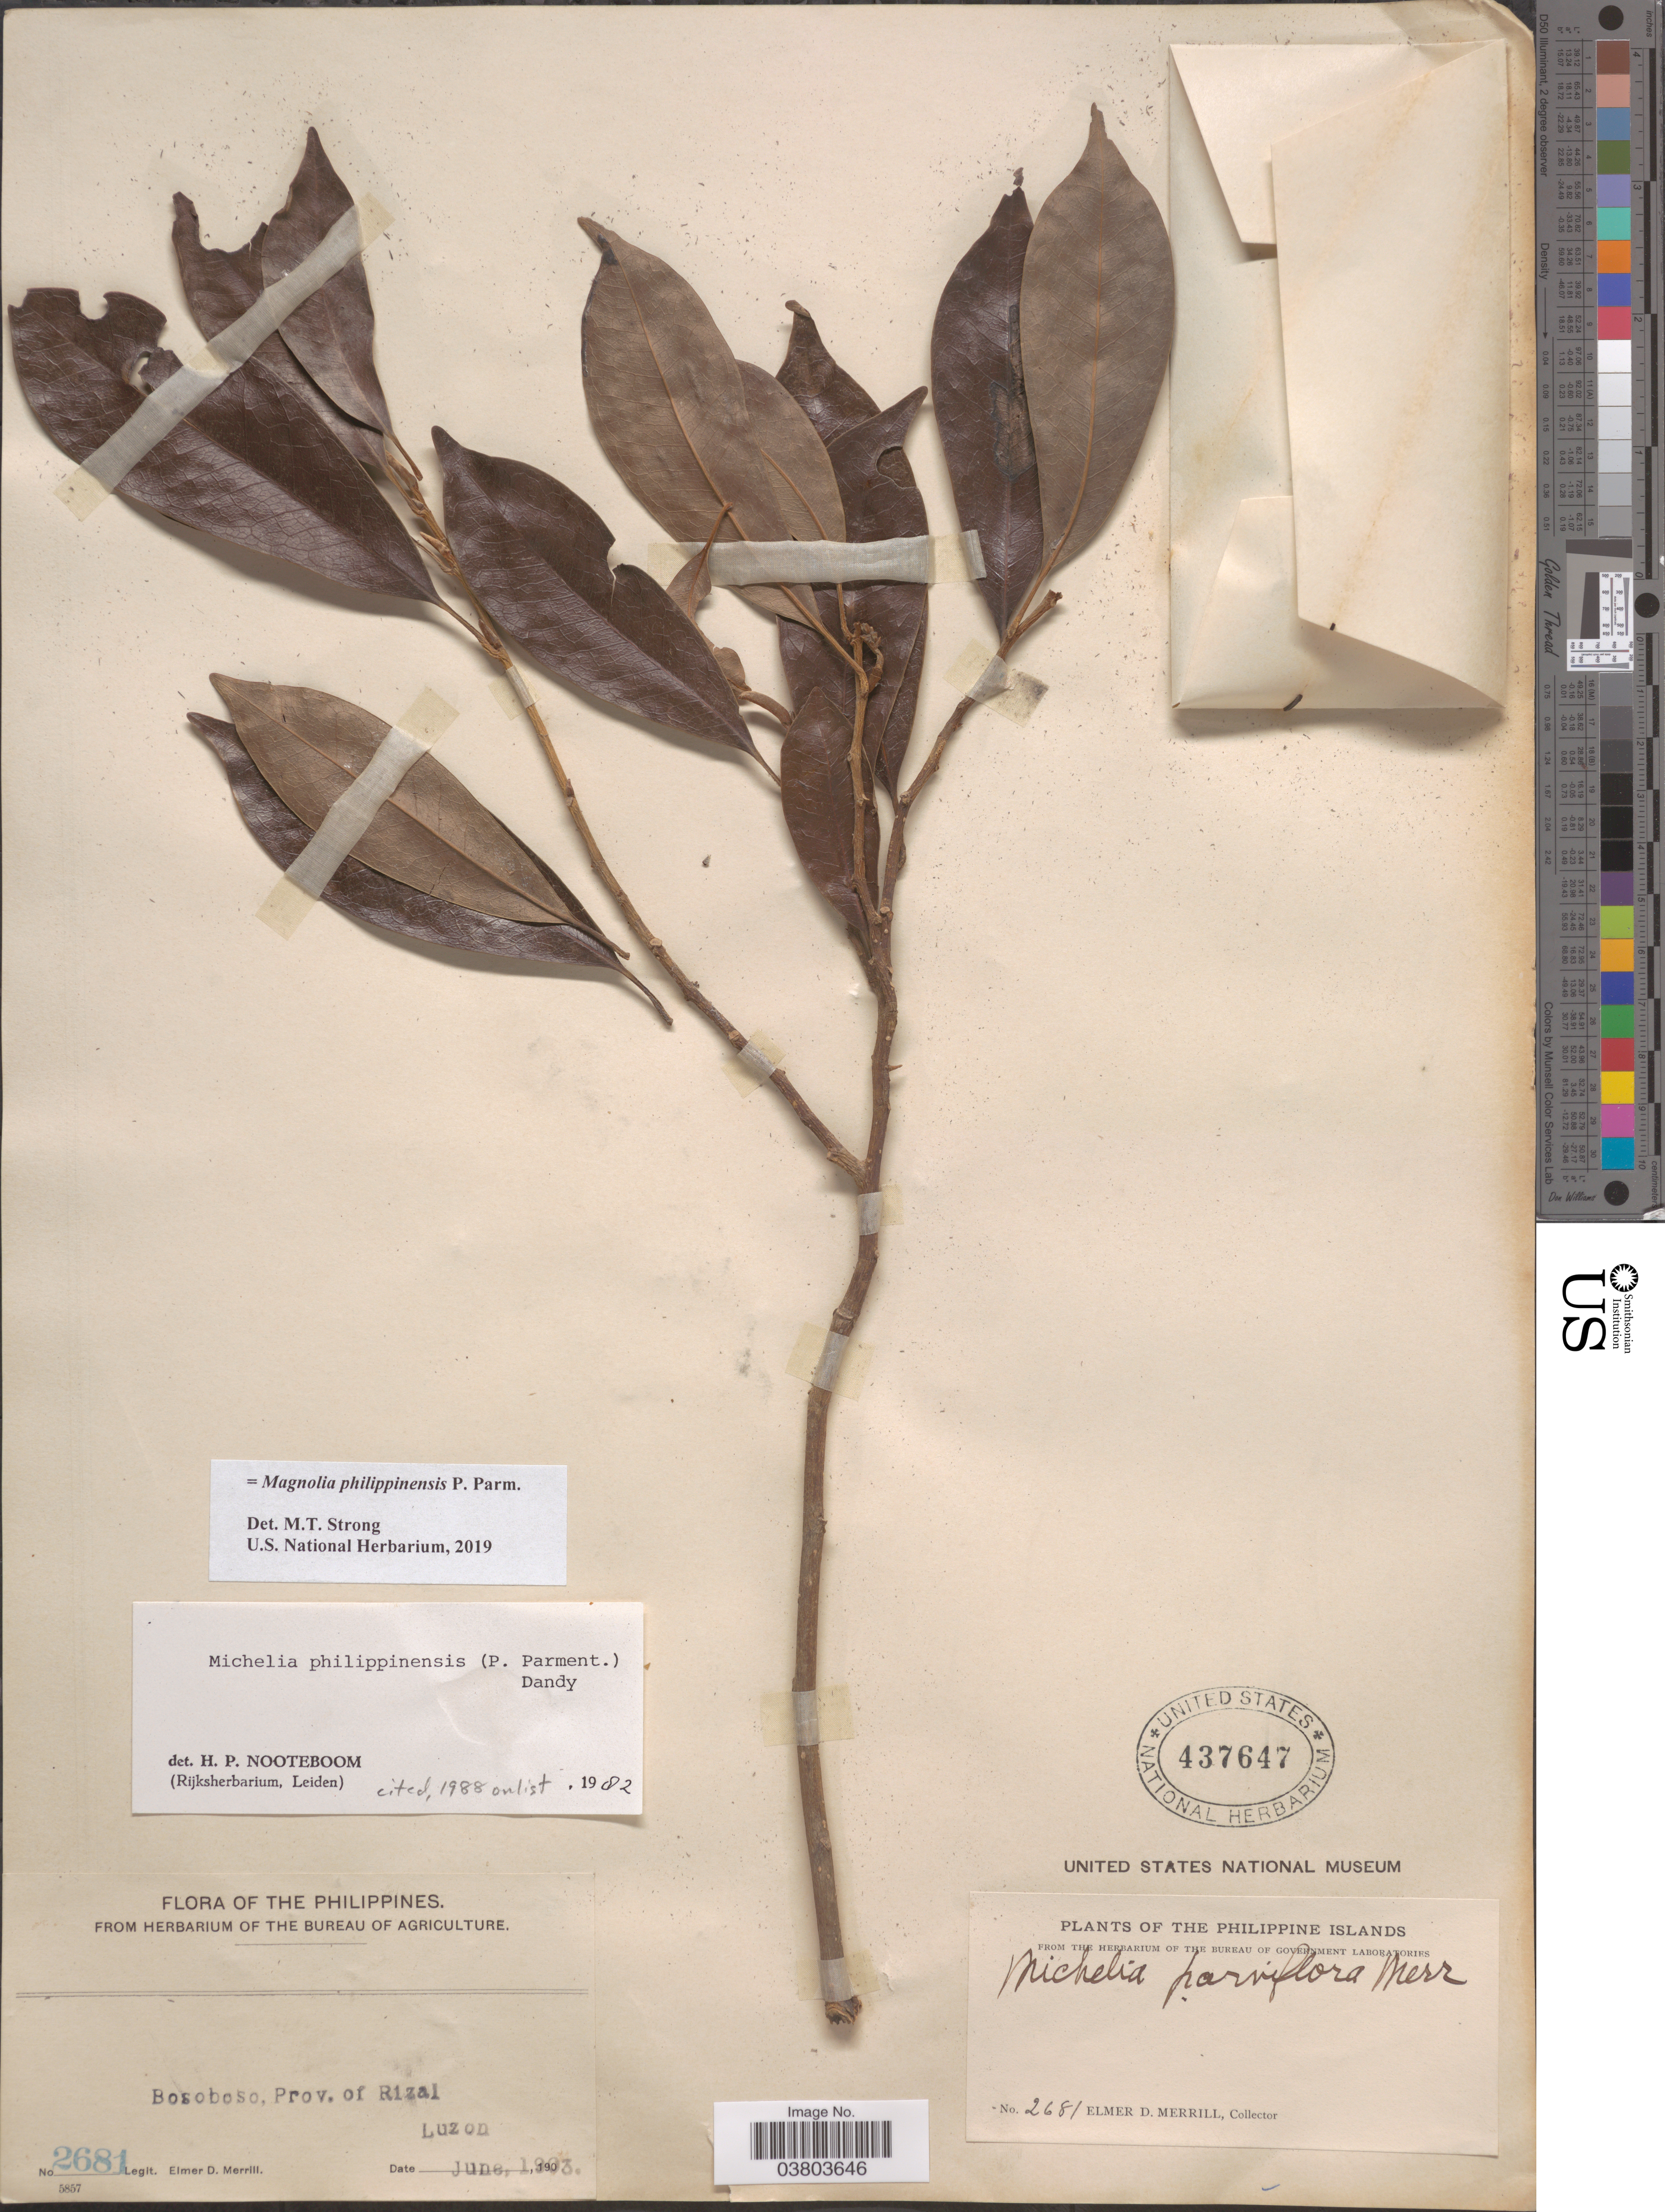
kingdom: Plantae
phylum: Tracheophyta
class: Magnoliopsida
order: Magnoliales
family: Magnoliaceae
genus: Magnolia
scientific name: Magnolia philippinensis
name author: P. Parm.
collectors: E. D. Merrill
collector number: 2681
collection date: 1903-06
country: Philippines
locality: Bosoboso, Prov. of Rizal. Luzon.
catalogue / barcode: US 437647